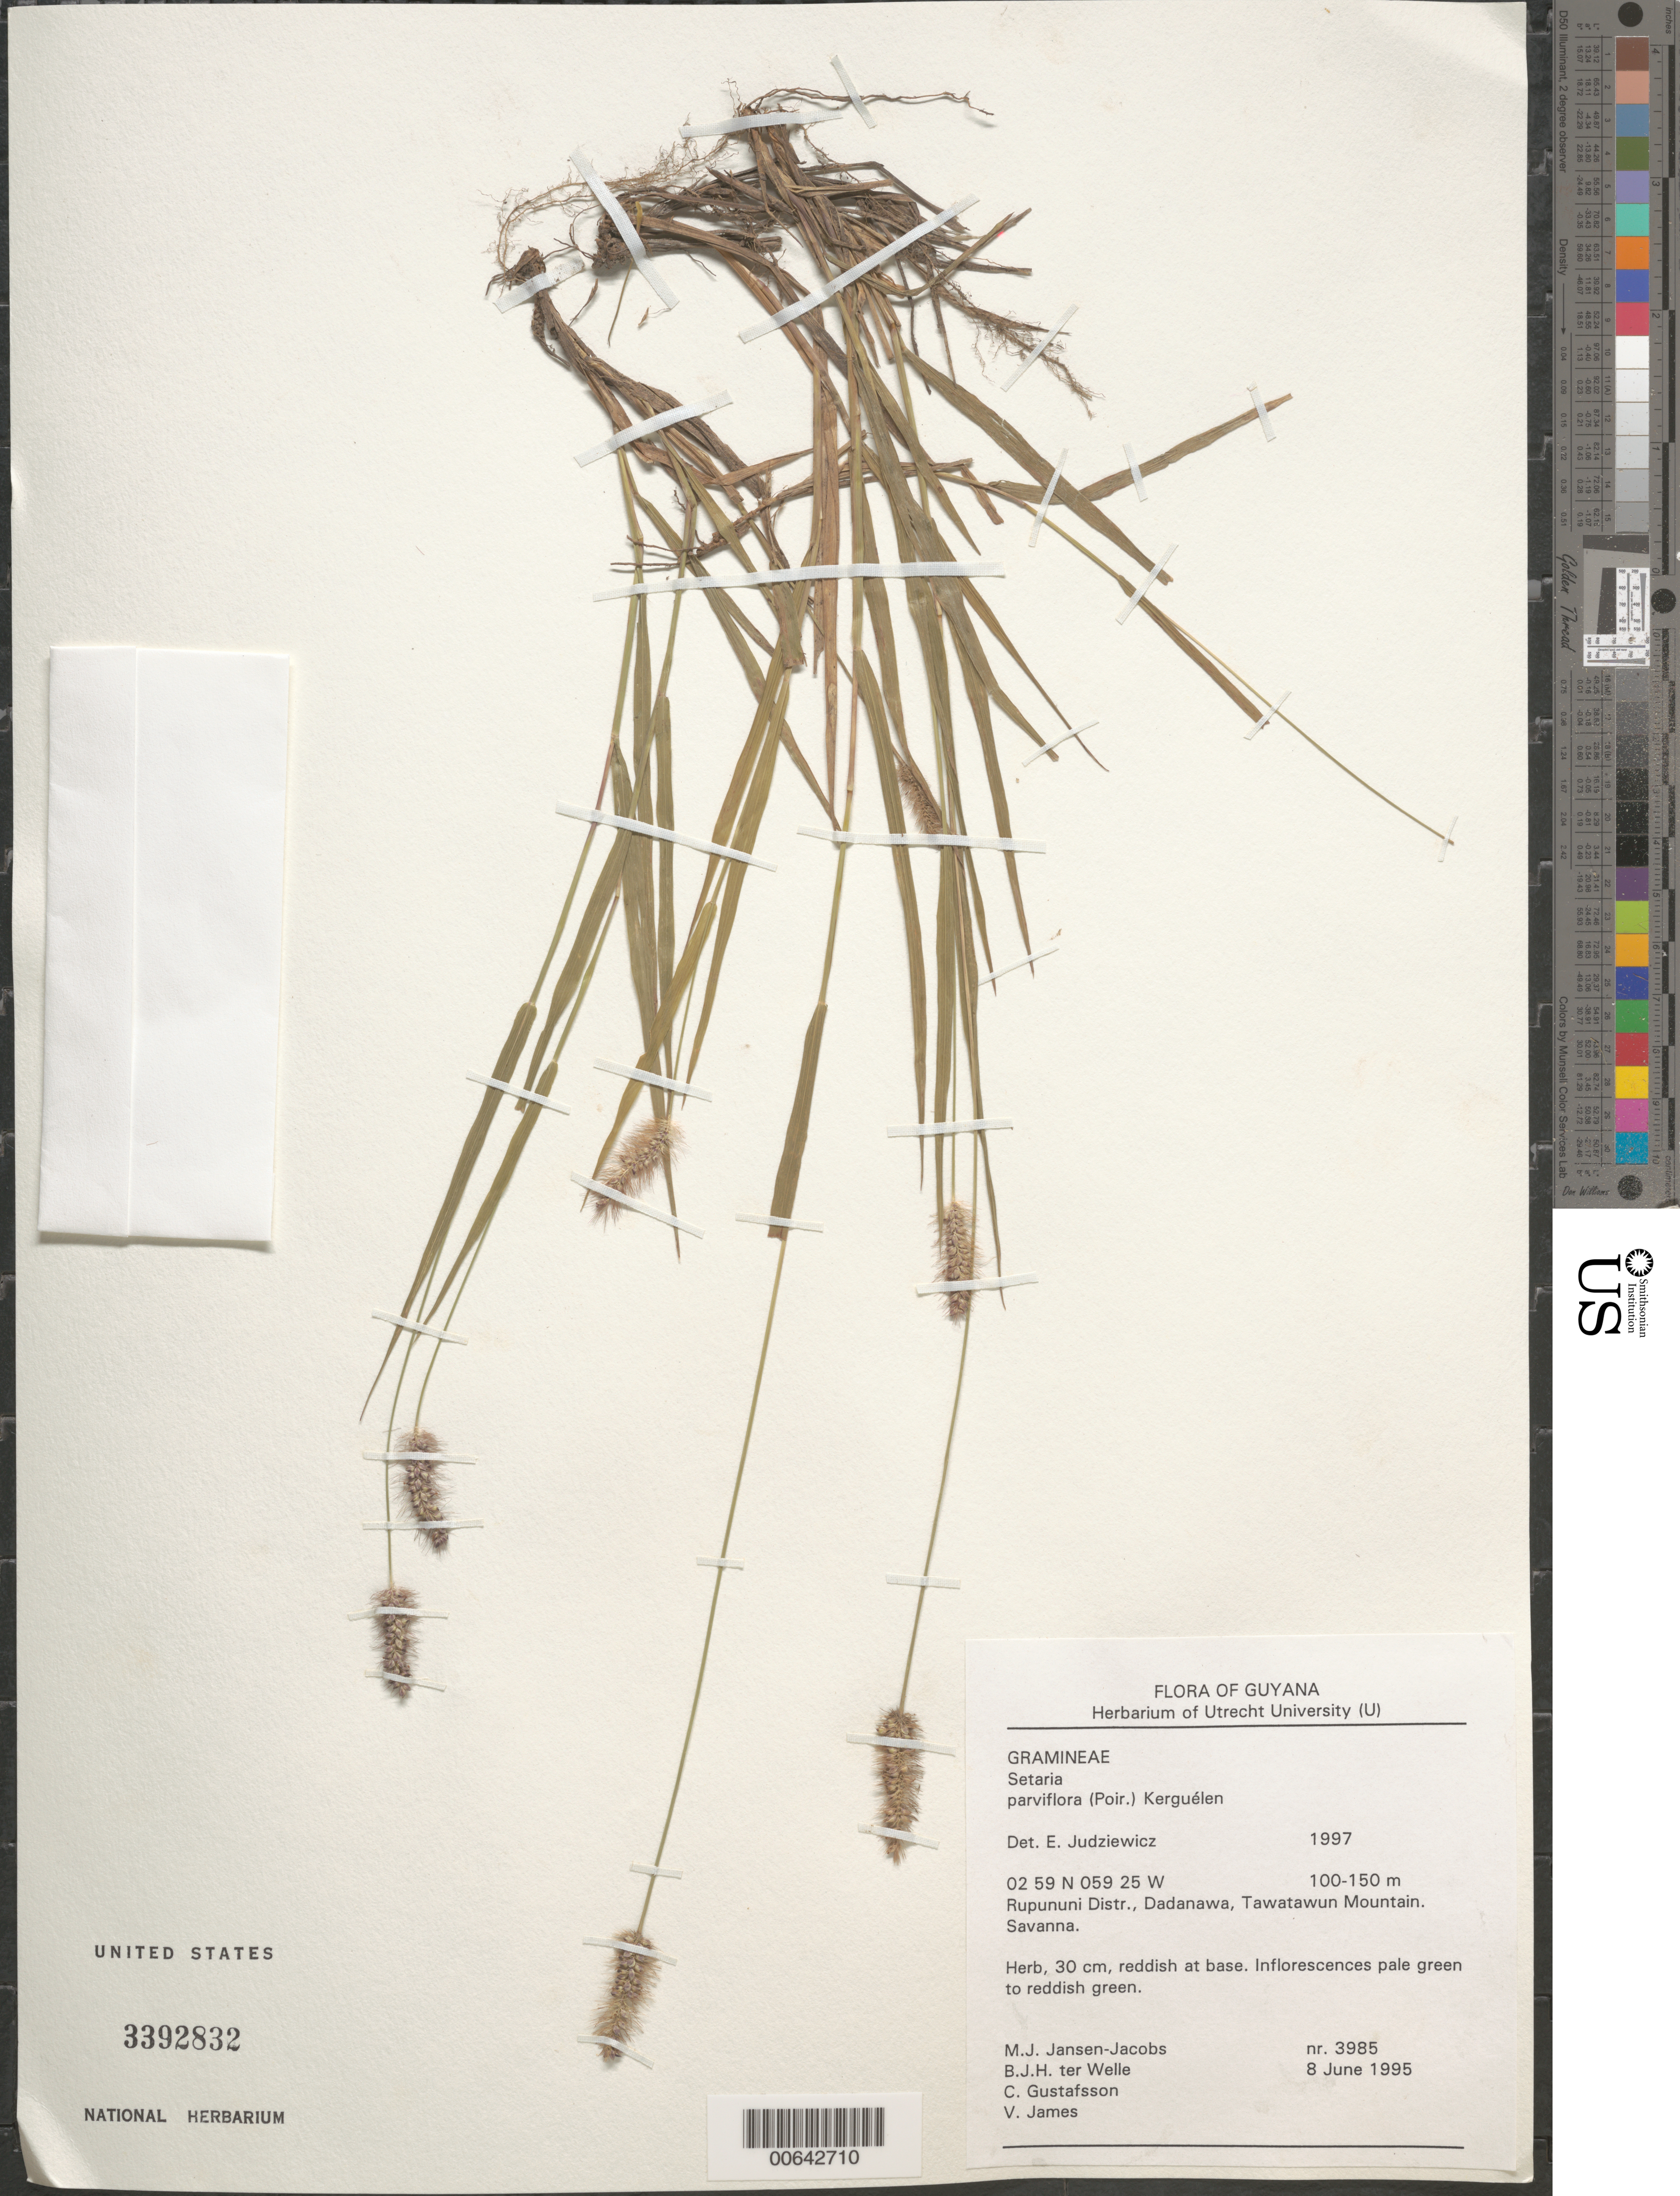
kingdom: Plantae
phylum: Tracheophyta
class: Liliopsida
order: Poales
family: Poaceae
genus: Setaria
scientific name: Setaria parviflora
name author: (Poir.) Kerguélen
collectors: M. J. Jansen-Jacobs, B. ter Welle, C. Gustafsson & V. James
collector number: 3985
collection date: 1995-06-08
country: Guyana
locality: Rupununi Distr., Dadanawa, Tawatawun Mountain. Savanna.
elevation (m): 100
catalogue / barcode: US 3392832